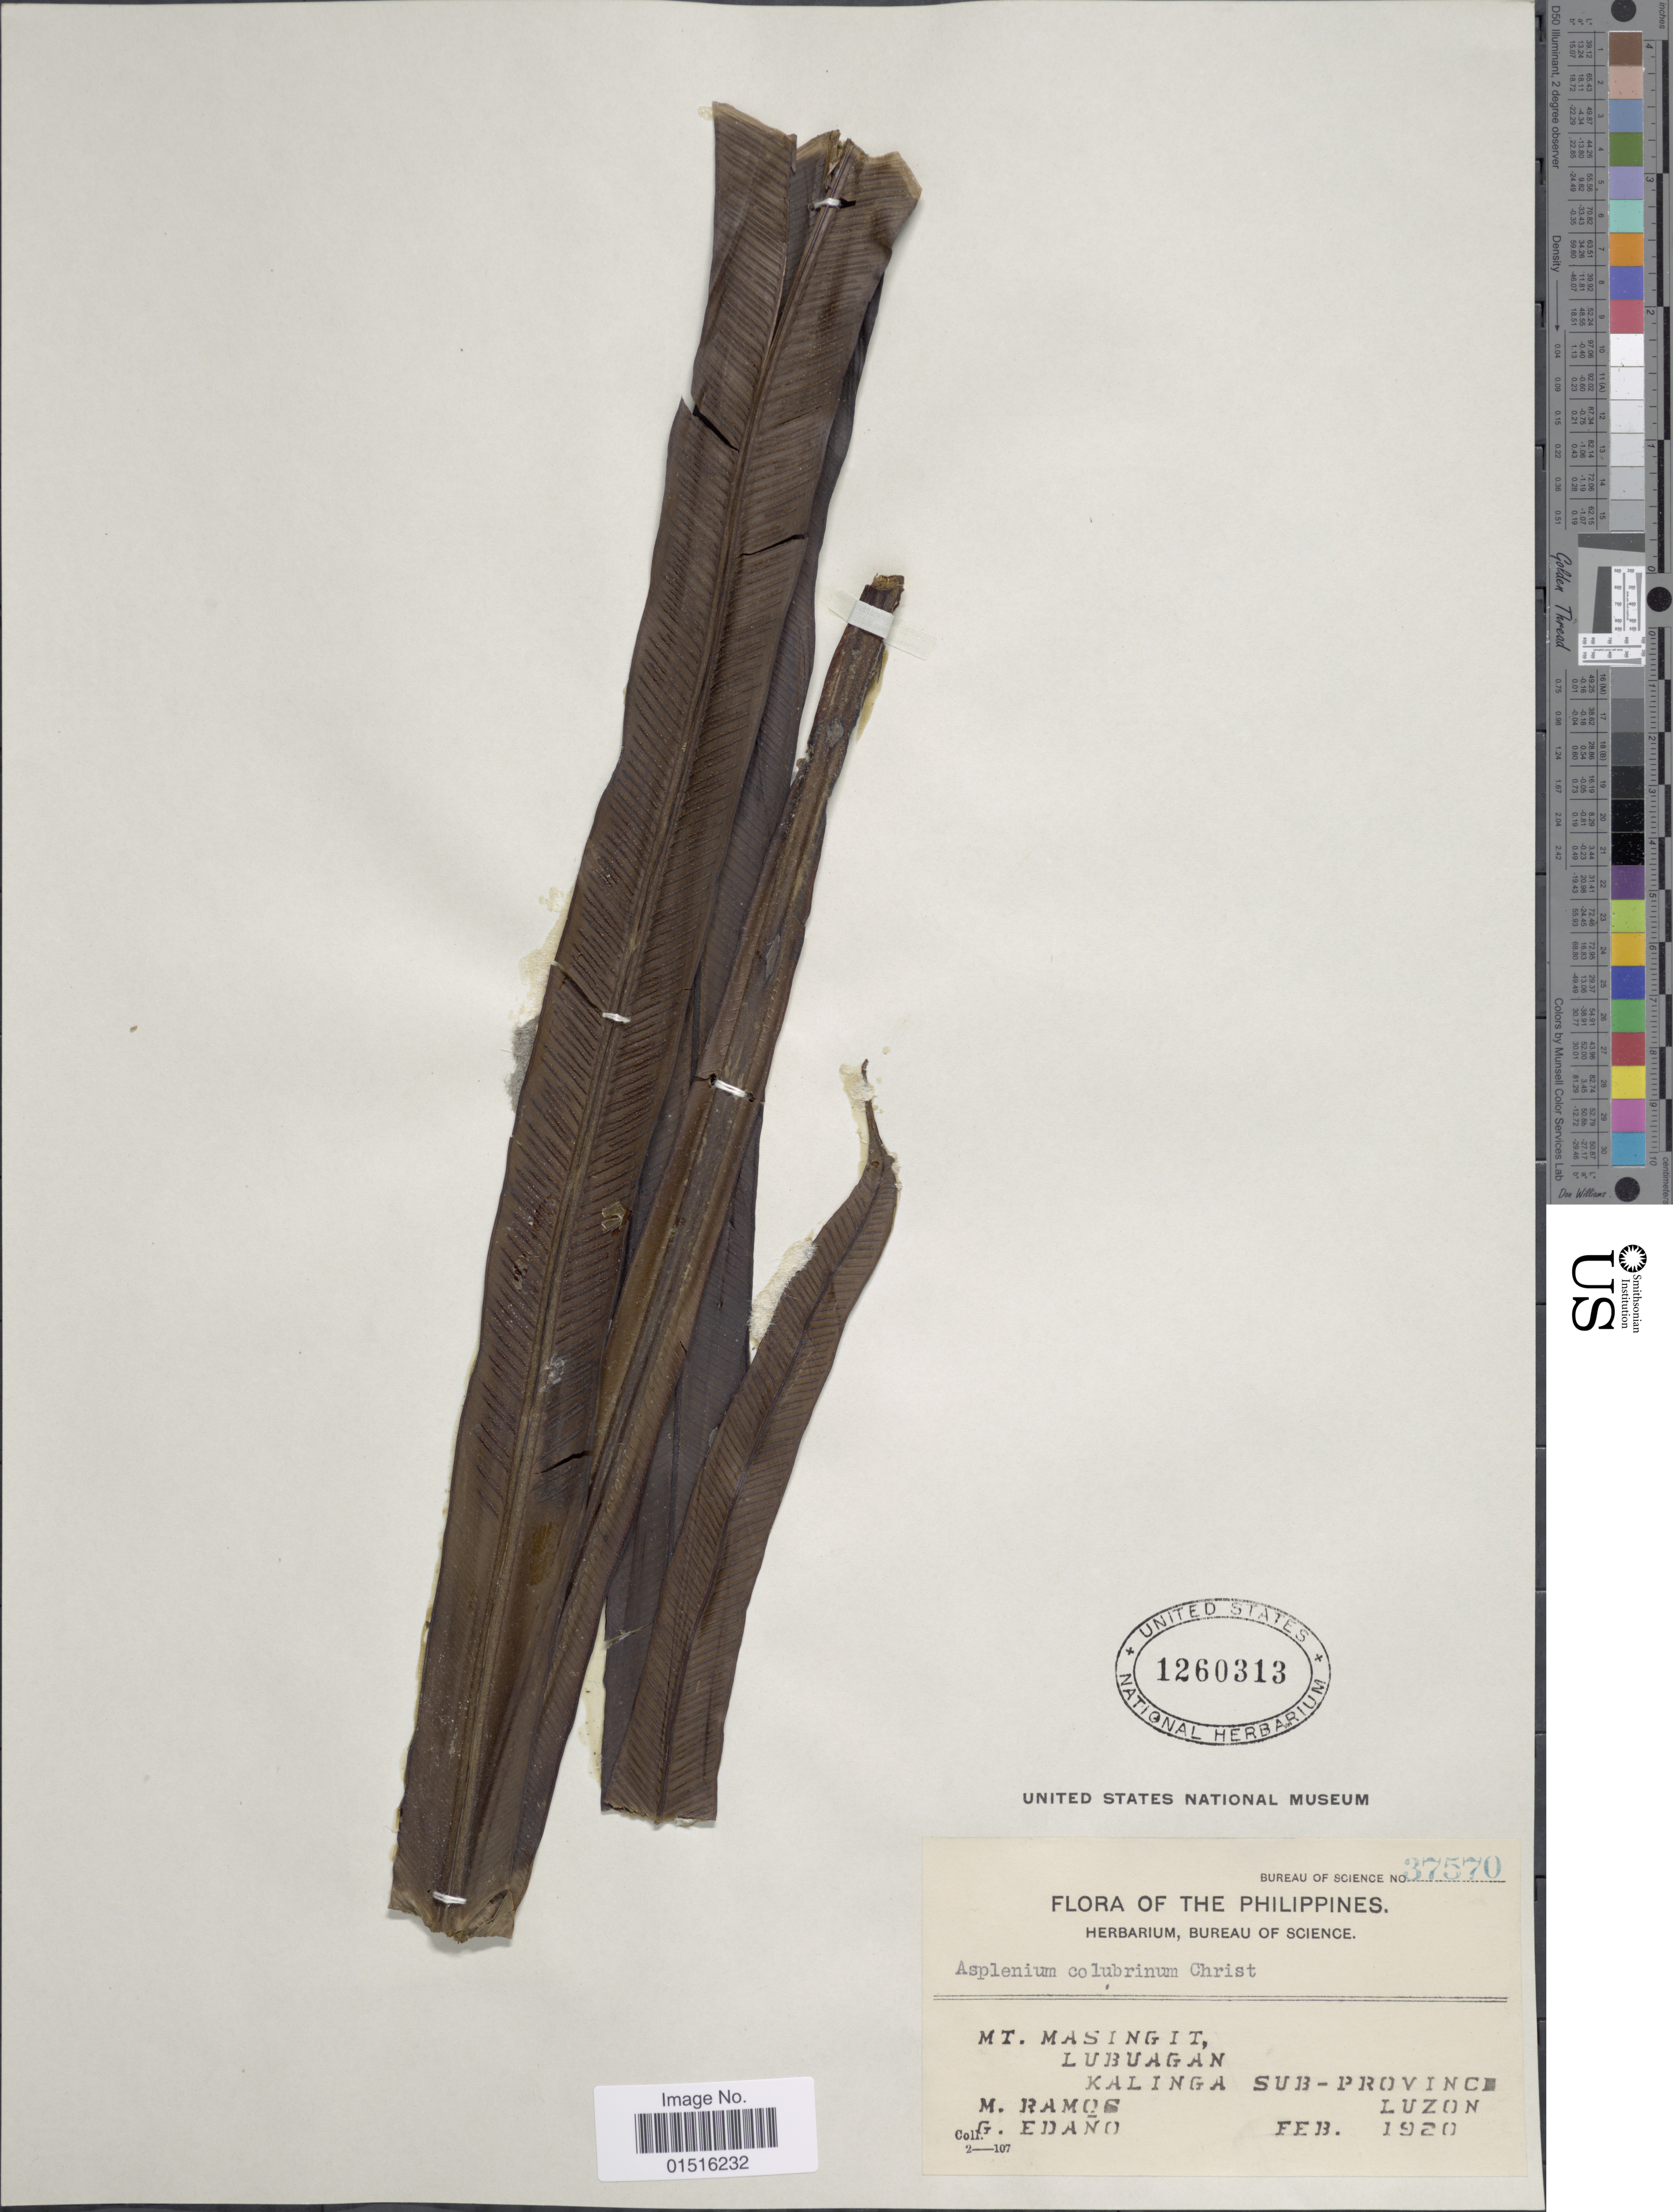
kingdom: Plantae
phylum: Tracheophyta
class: Polypodiopsida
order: Polypodiales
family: Aspleniaceae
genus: Asplenium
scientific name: Asplenium colubrinum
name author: Christ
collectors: M. Ramos & G. Edaño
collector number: Bureau of Science 37570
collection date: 1920-02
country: Philippines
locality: Mt. Masingit, Lubuagan, Kalinga Sub-province Luzon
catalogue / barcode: US 1260313